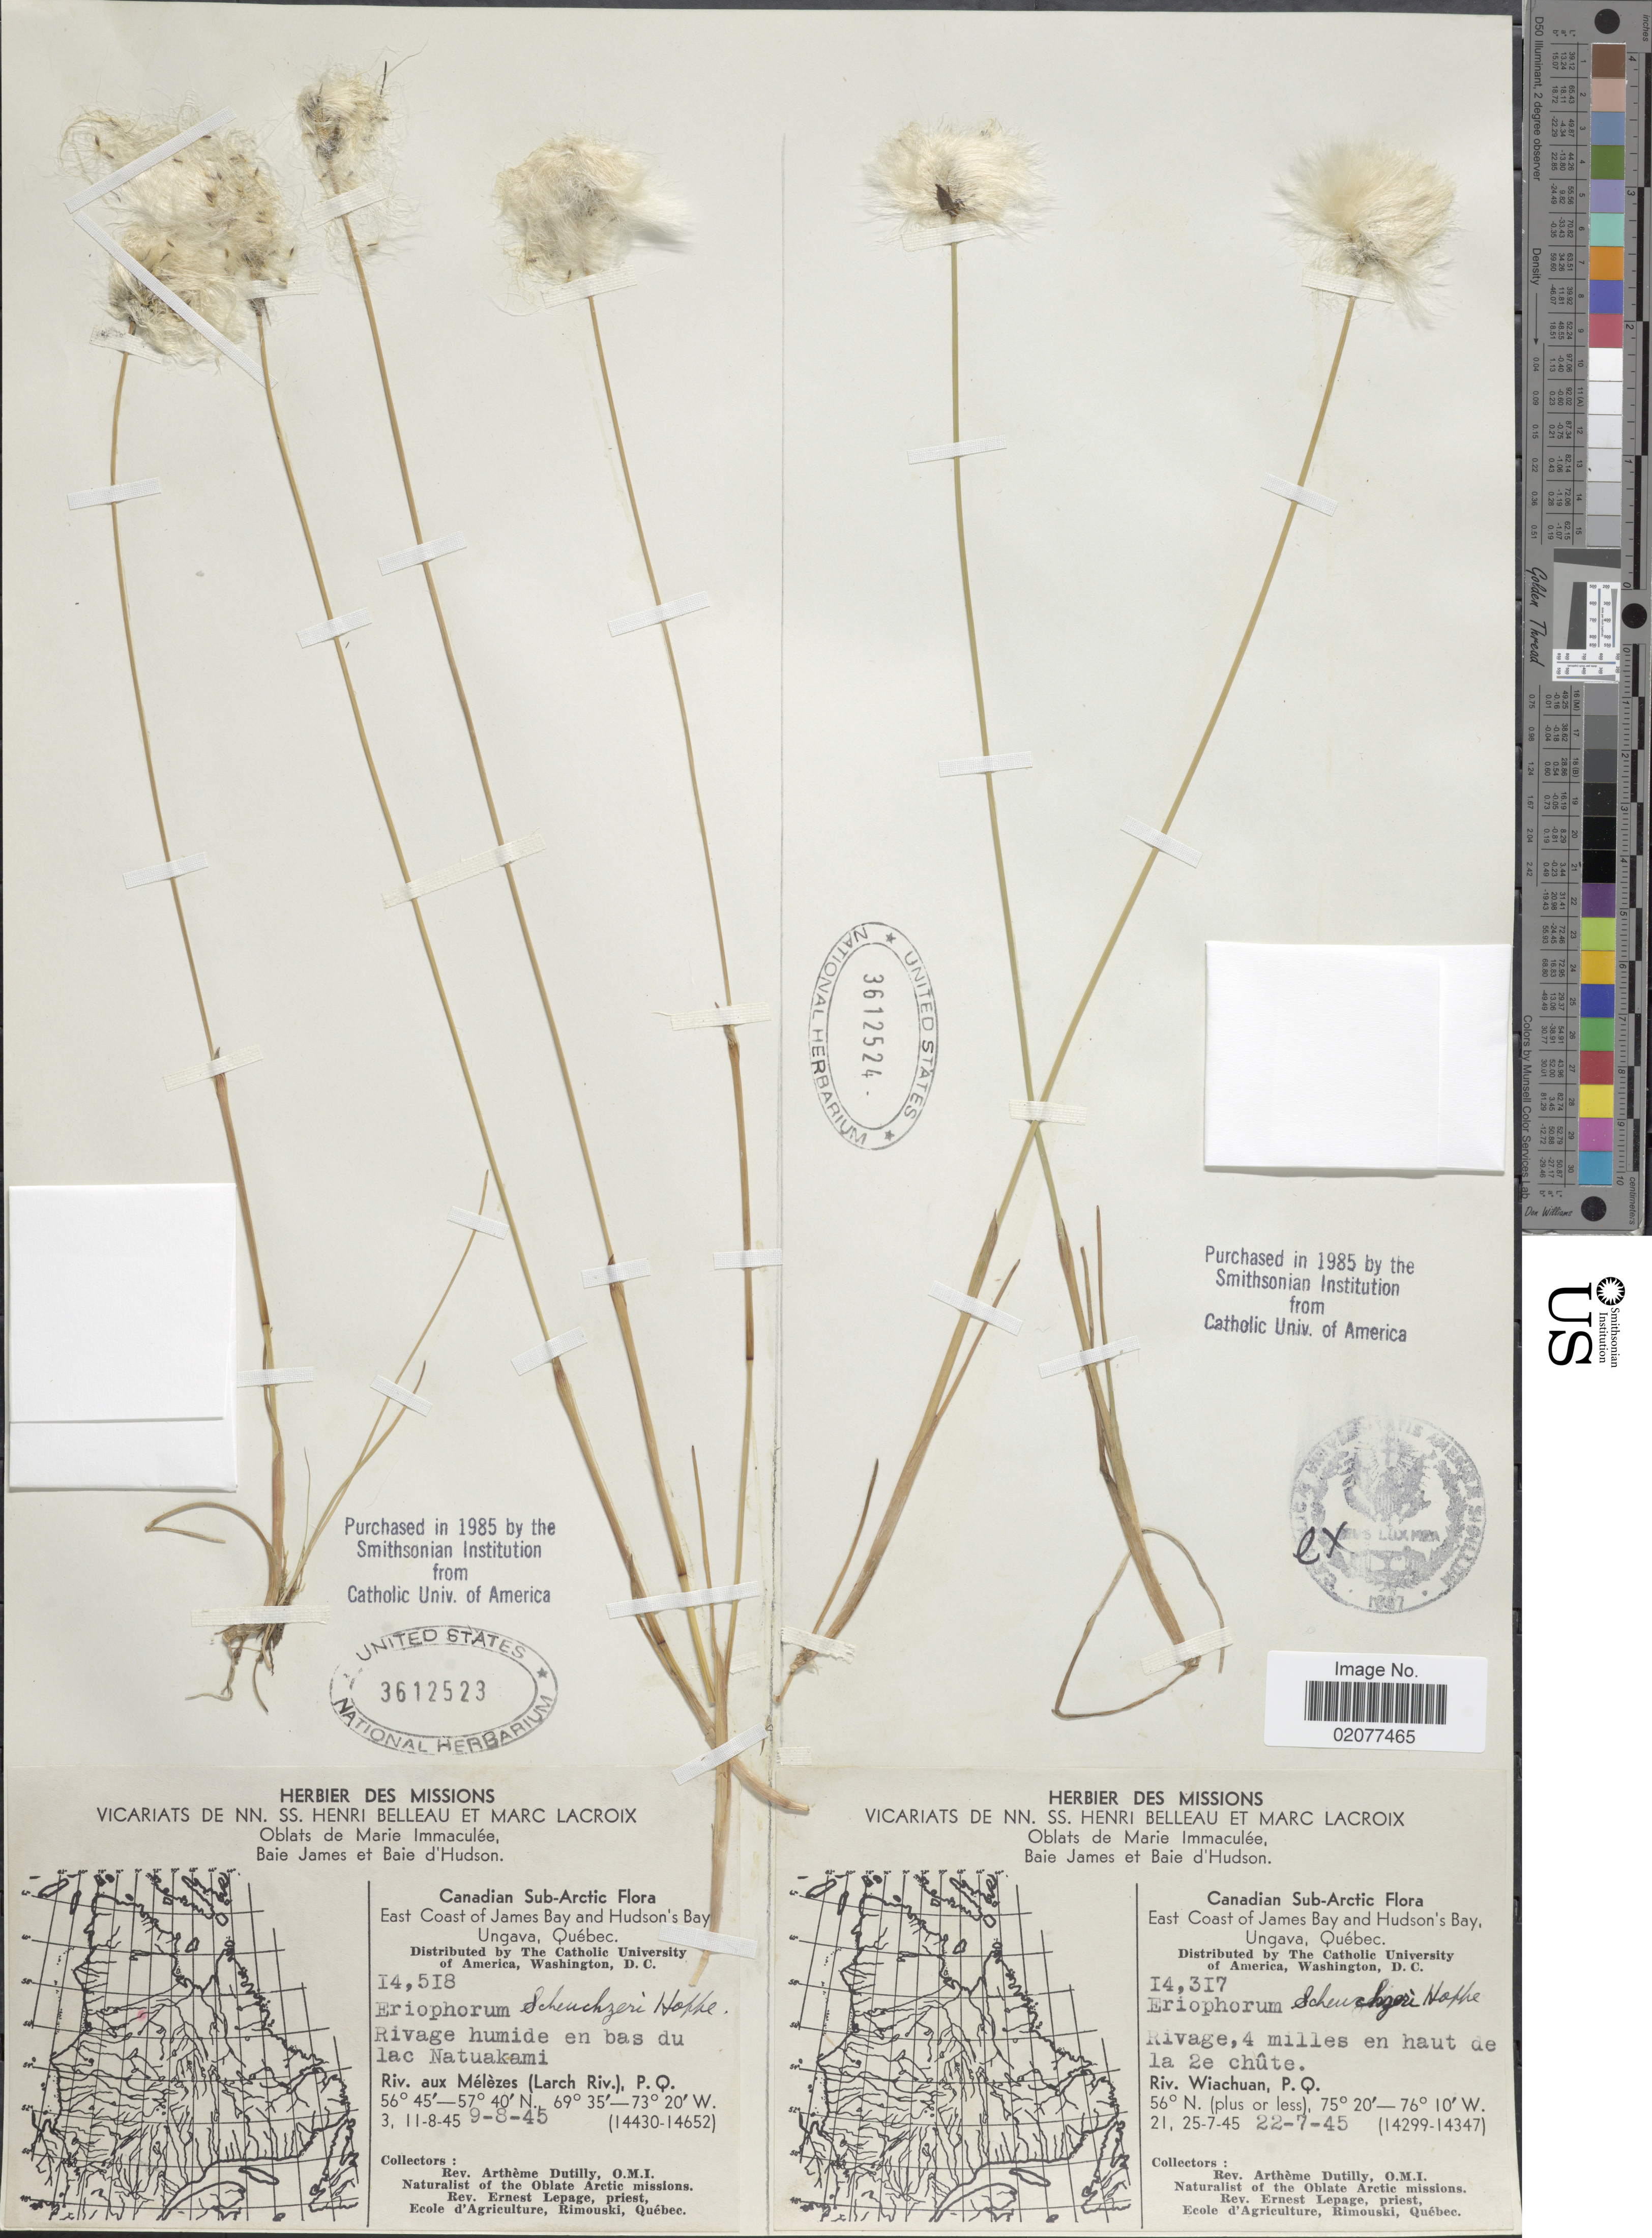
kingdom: Plantae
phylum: Tracheophyta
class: Liliopsida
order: Poales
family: Cyperaceae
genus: Eriophorum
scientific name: Eriophorum scheuchzeri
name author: Hoppe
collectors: A. Dutilly & E. Lepage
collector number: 14518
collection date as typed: Transcribed d/m/y: 9/8/45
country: Canada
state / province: Quebec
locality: Canadian Sub-Arctic, East Coast of James Bay and Hudson's Bay, Ungava, Quebec. Rivage humide in bas du lac Natuakami, Riv. aux Melezes (Larch Riv.), P.Q.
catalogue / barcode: US 3612523